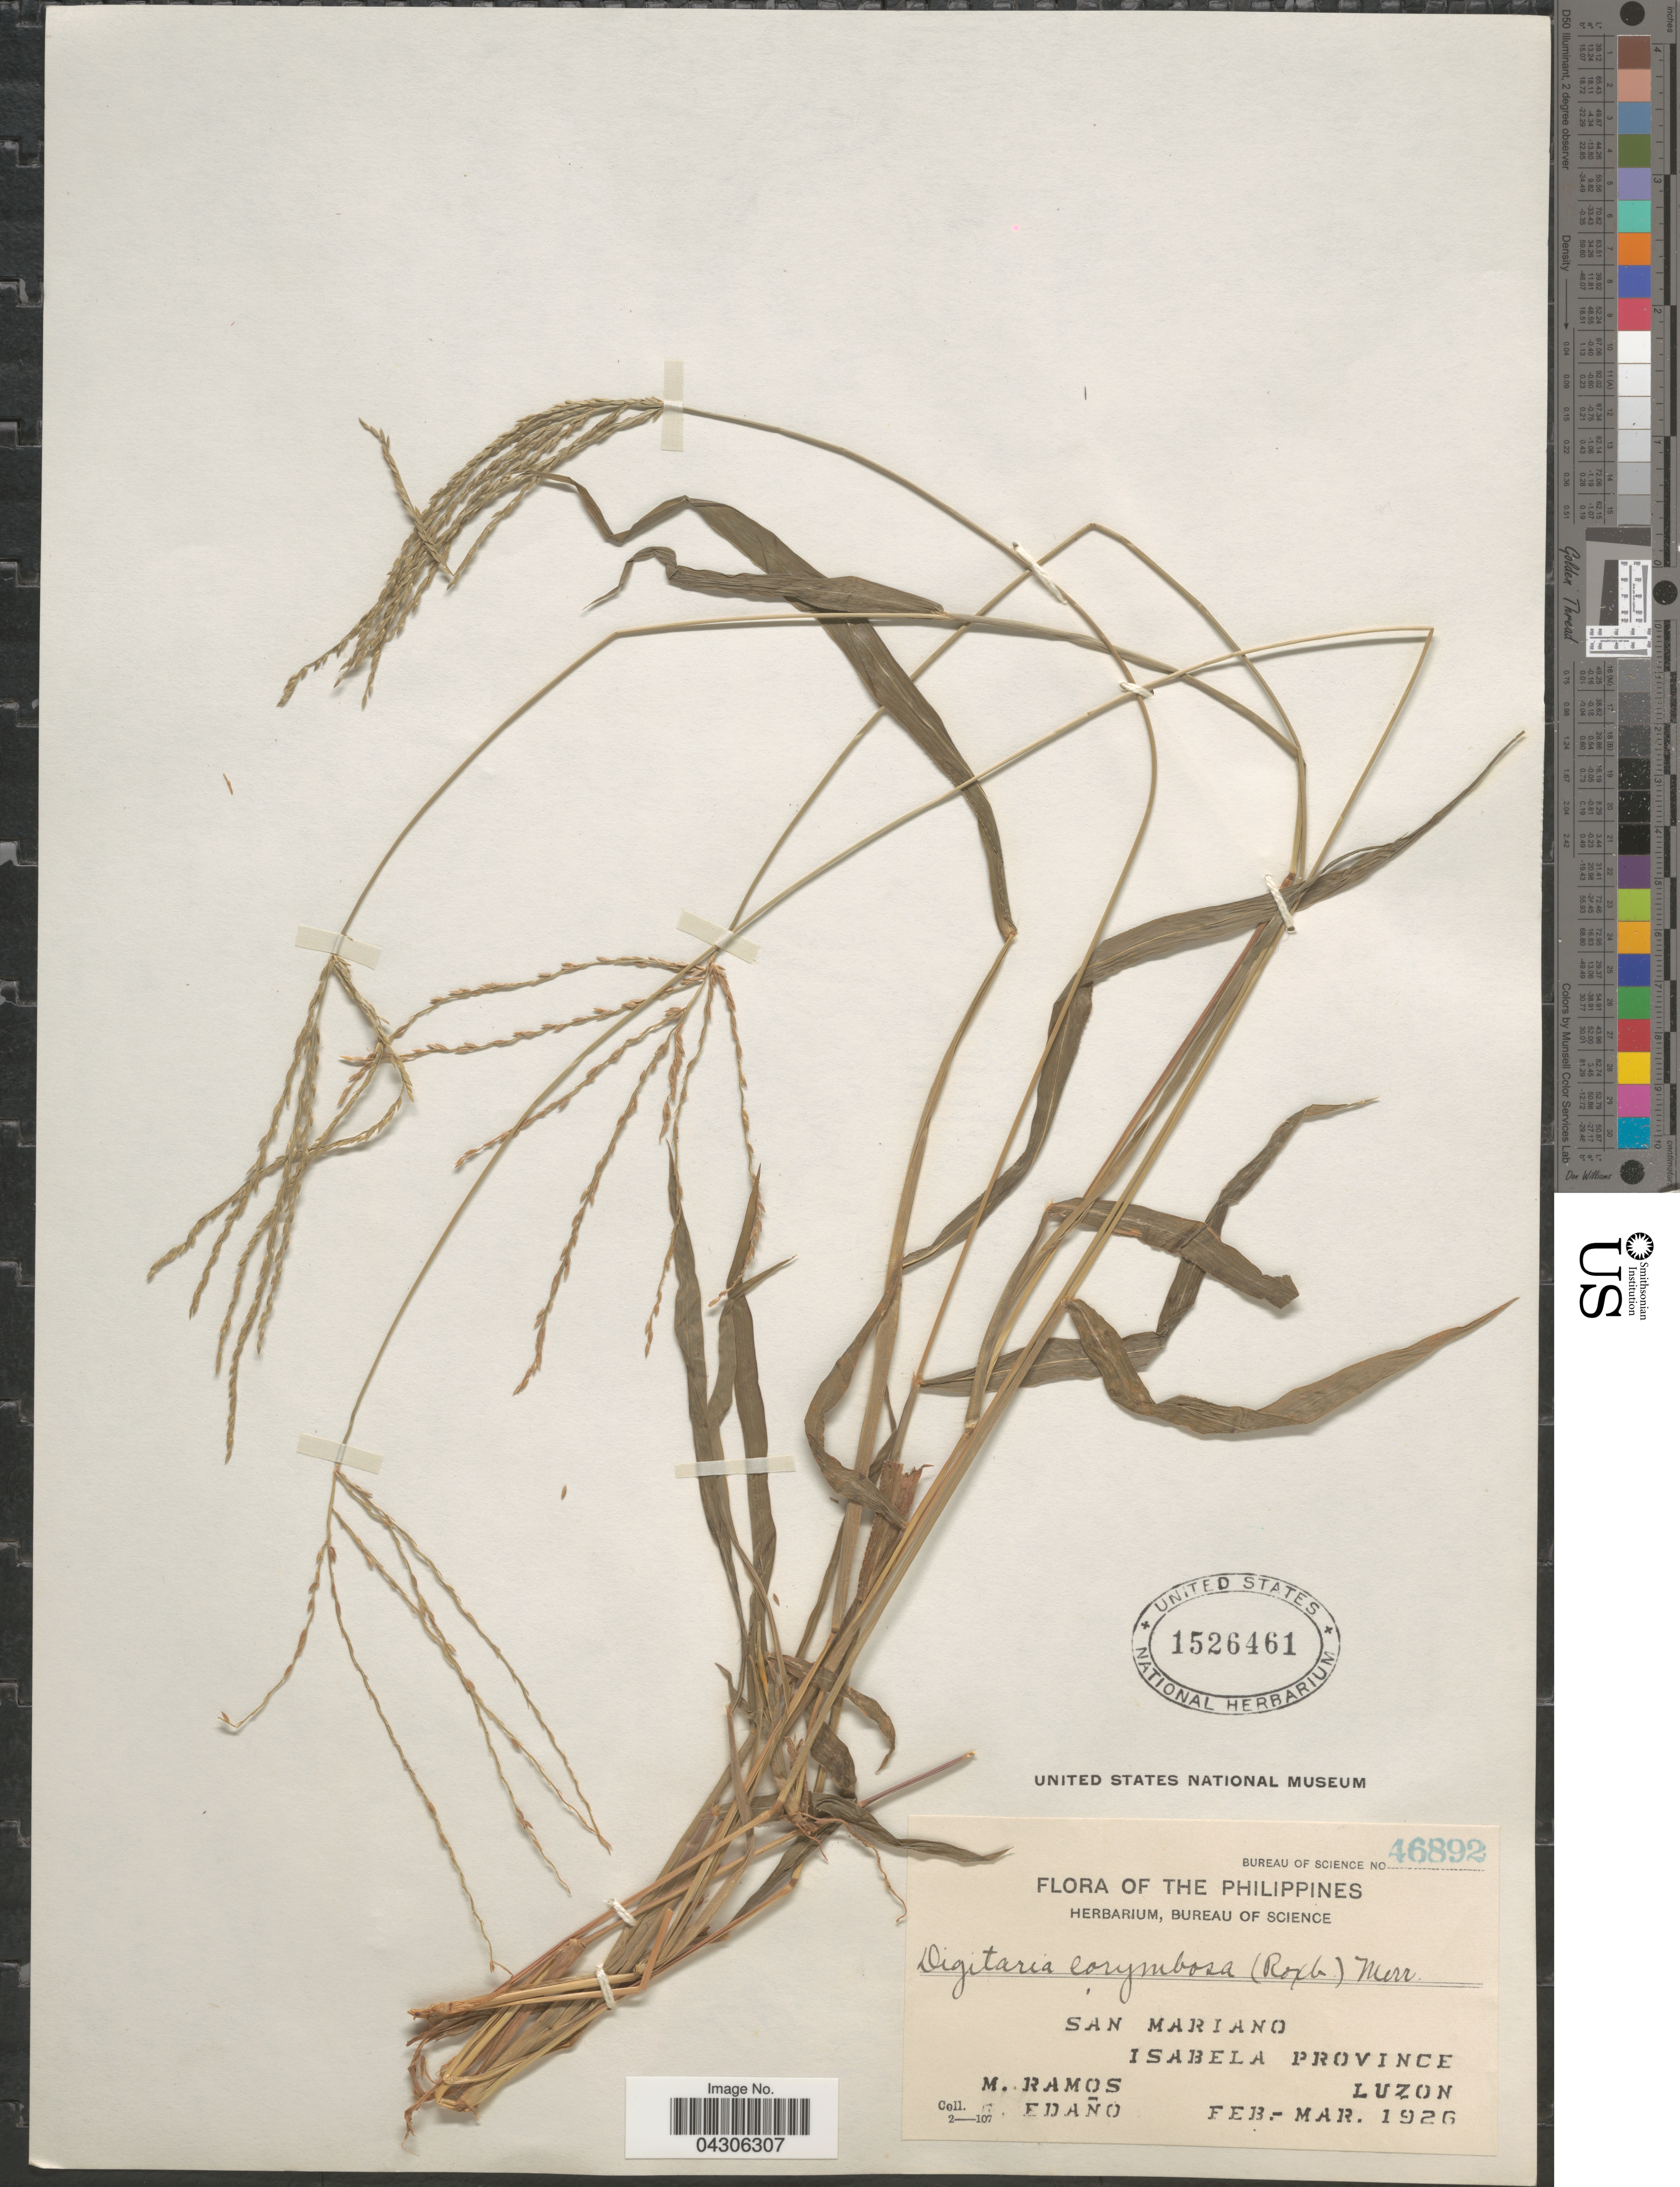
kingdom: Plantae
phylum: Tracheophyta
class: Liliopsida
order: Poales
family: Poaceae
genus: Digitaria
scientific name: Digitaria setigera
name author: Roth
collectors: M. Ramos & G. Edaño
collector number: Bureau of Science 46892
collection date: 1926-02/1926-03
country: Philippines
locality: San Mariano. Isabela Province. Luzon.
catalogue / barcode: US 1526461